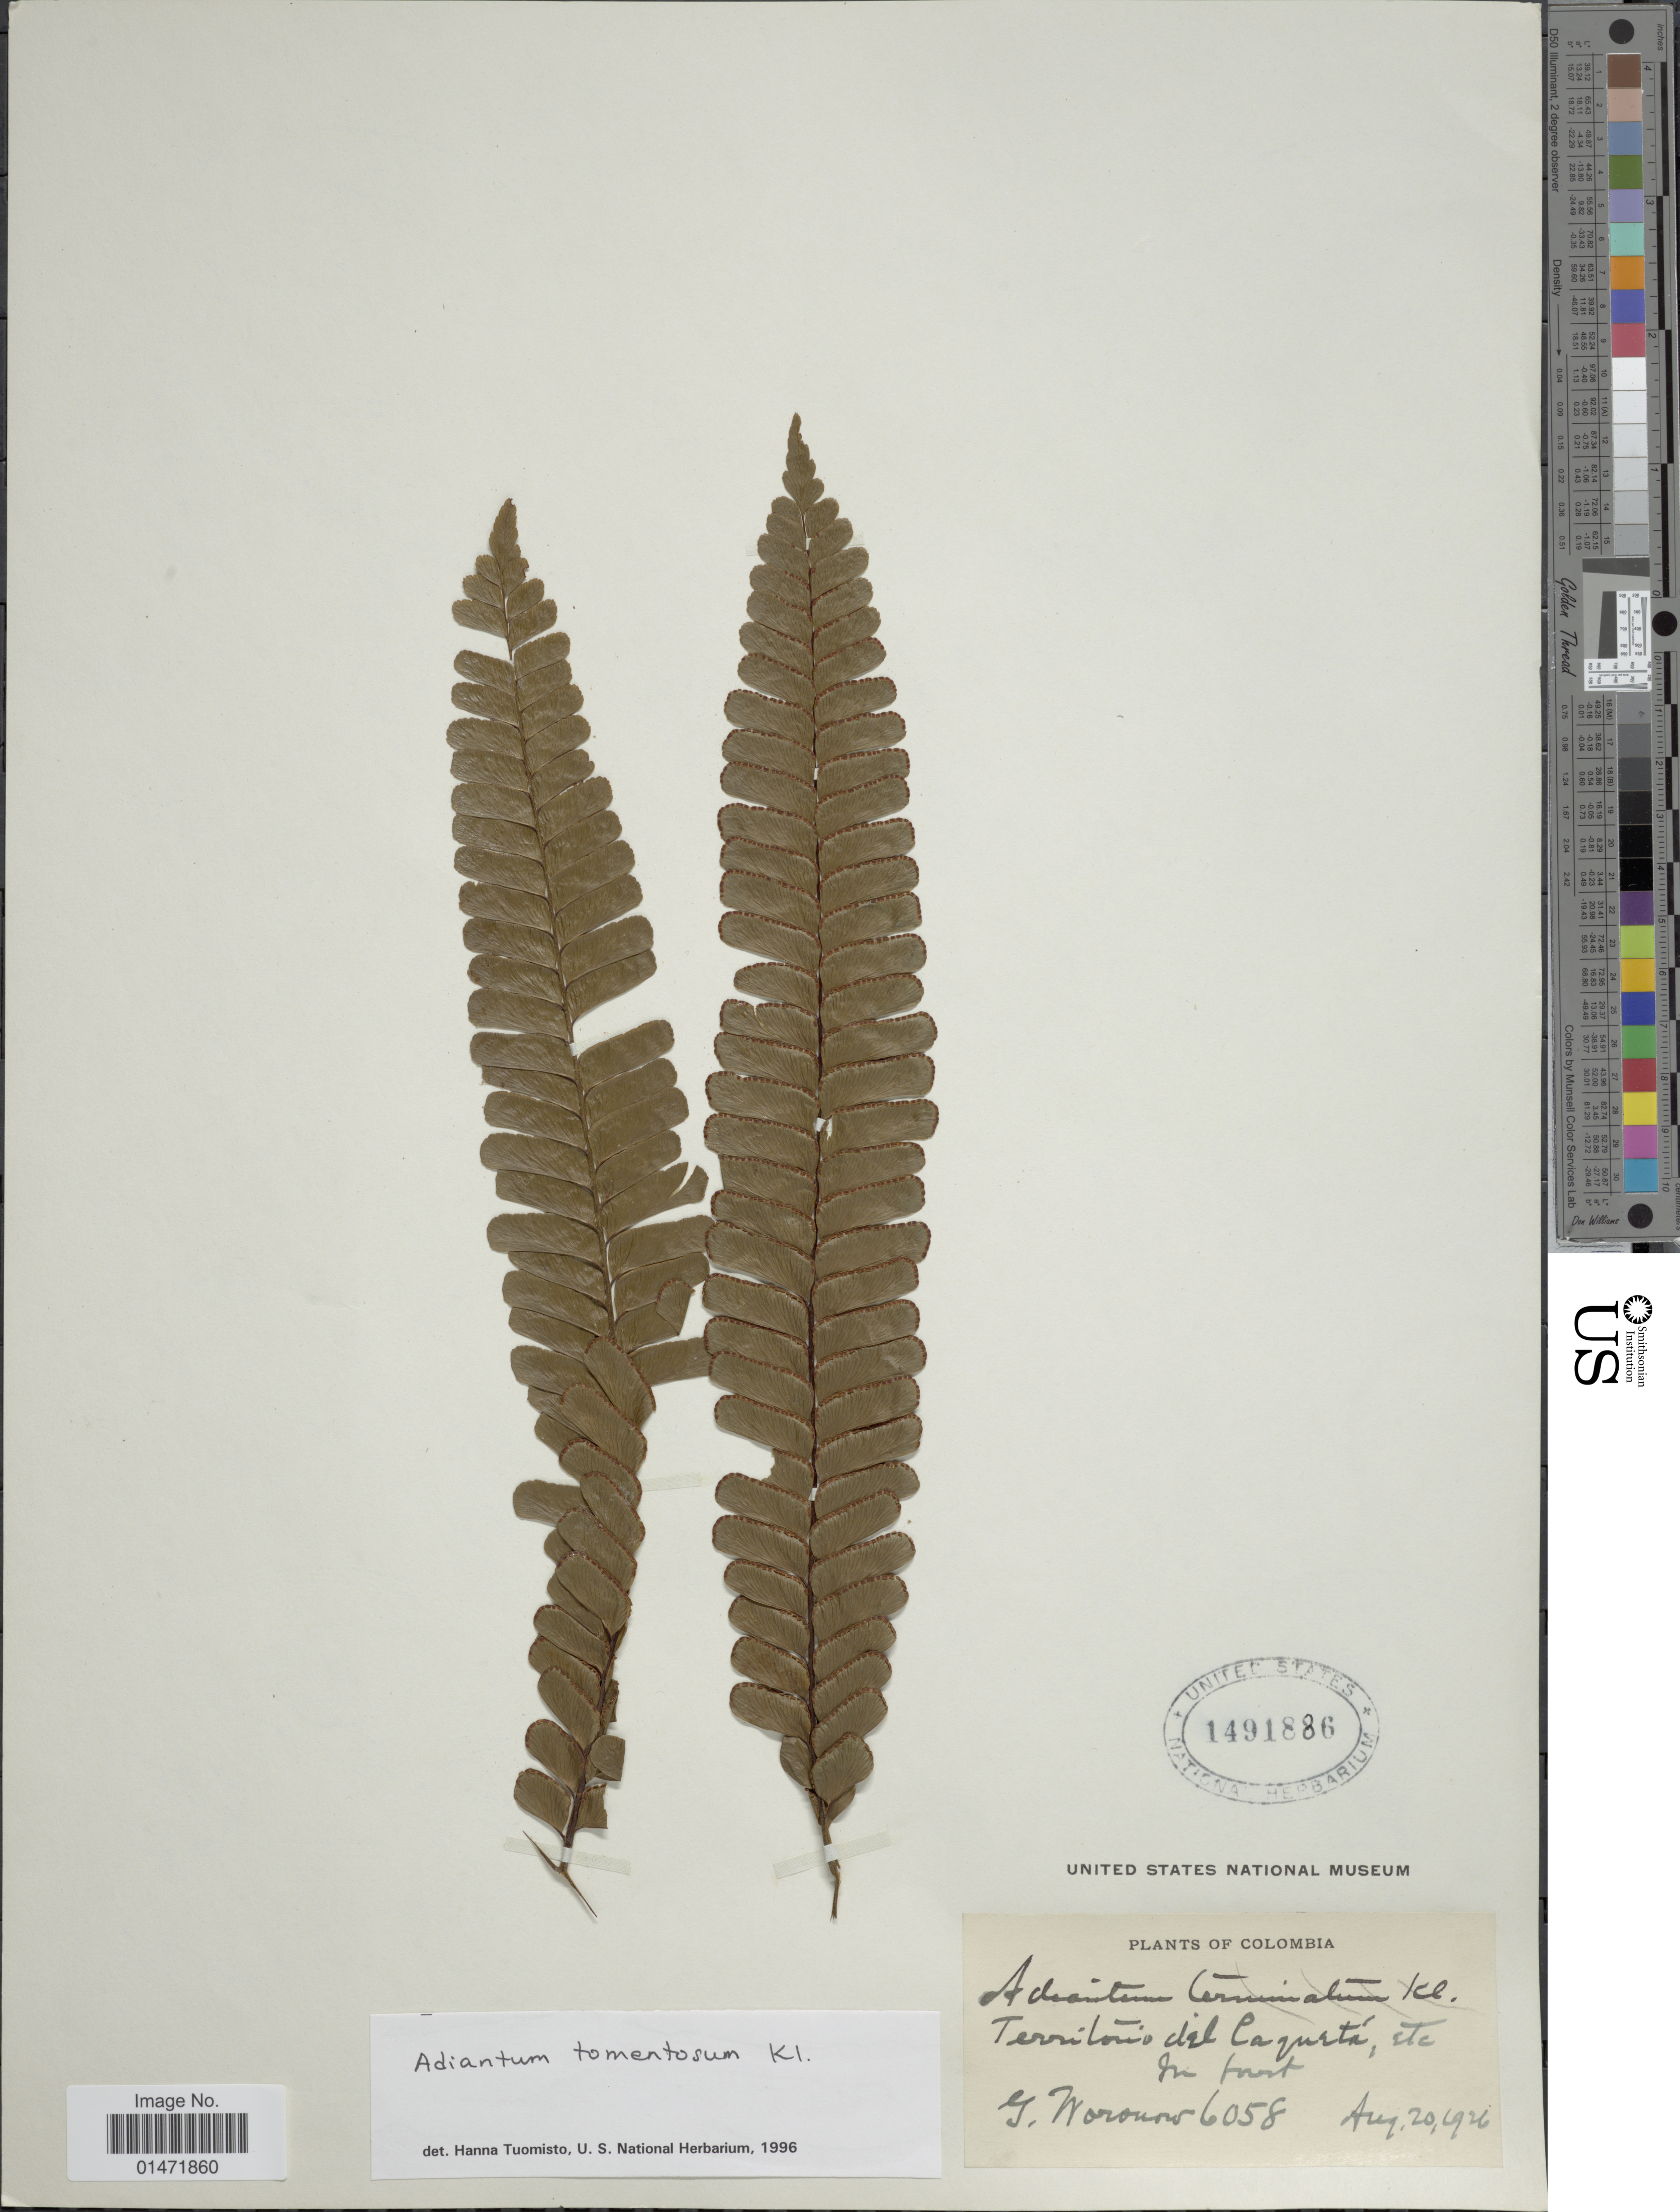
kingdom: Plantae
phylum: Tracheophyta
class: Polypodiopsida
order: Polypodiales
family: Pteridaceae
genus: Adiantum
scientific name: Adiantum tomentosum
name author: Klotzsch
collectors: G. Woronow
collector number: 6058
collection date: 1926-08-20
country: Colombia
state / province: Caquetá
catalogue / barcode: US 1491886